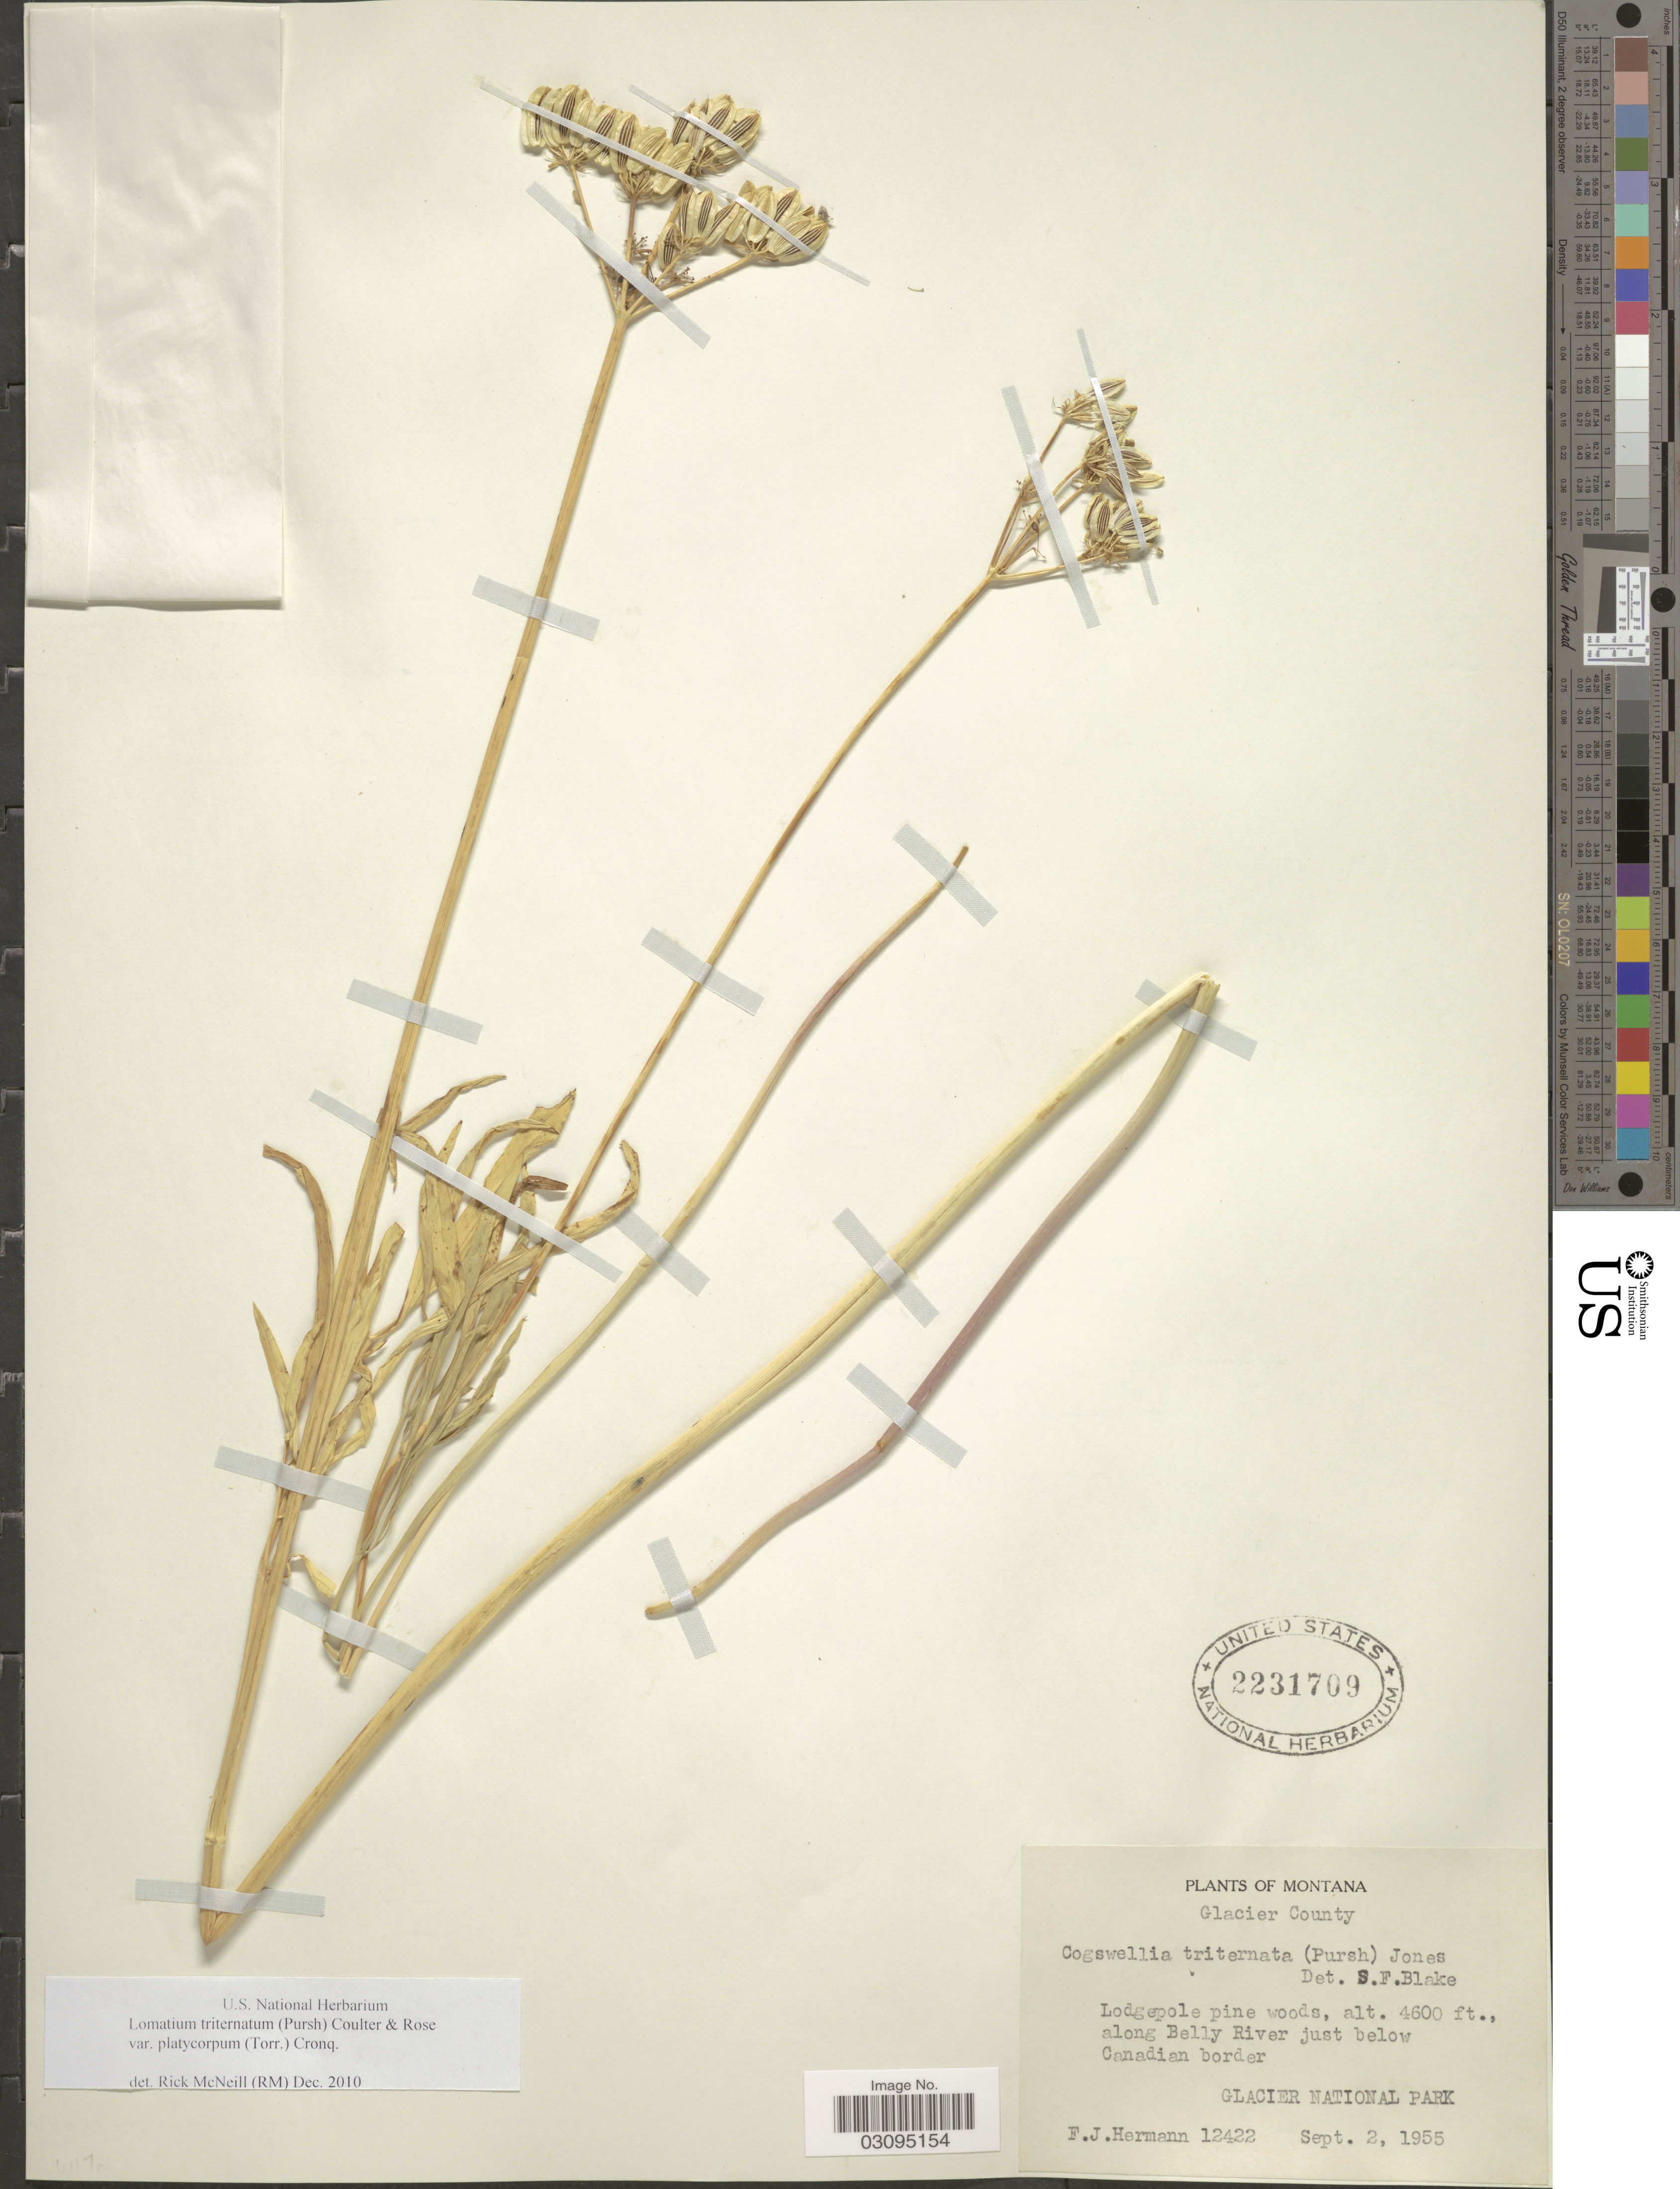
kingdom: Plantae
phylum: Tracheophyta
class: Magnoliopsida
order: Apiales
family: Apiaceae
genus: Lomatium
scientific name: Lomatium triternatum var. platycarpum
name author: (Torr.) B. Boivin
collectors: F. J. Hermann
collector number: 12422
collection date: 1955-09-02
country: United States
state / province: Montana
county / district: Glacier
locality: along Belly River just below Canadian border, Glacier National Park.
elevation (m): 1402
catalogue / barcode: US 2231709